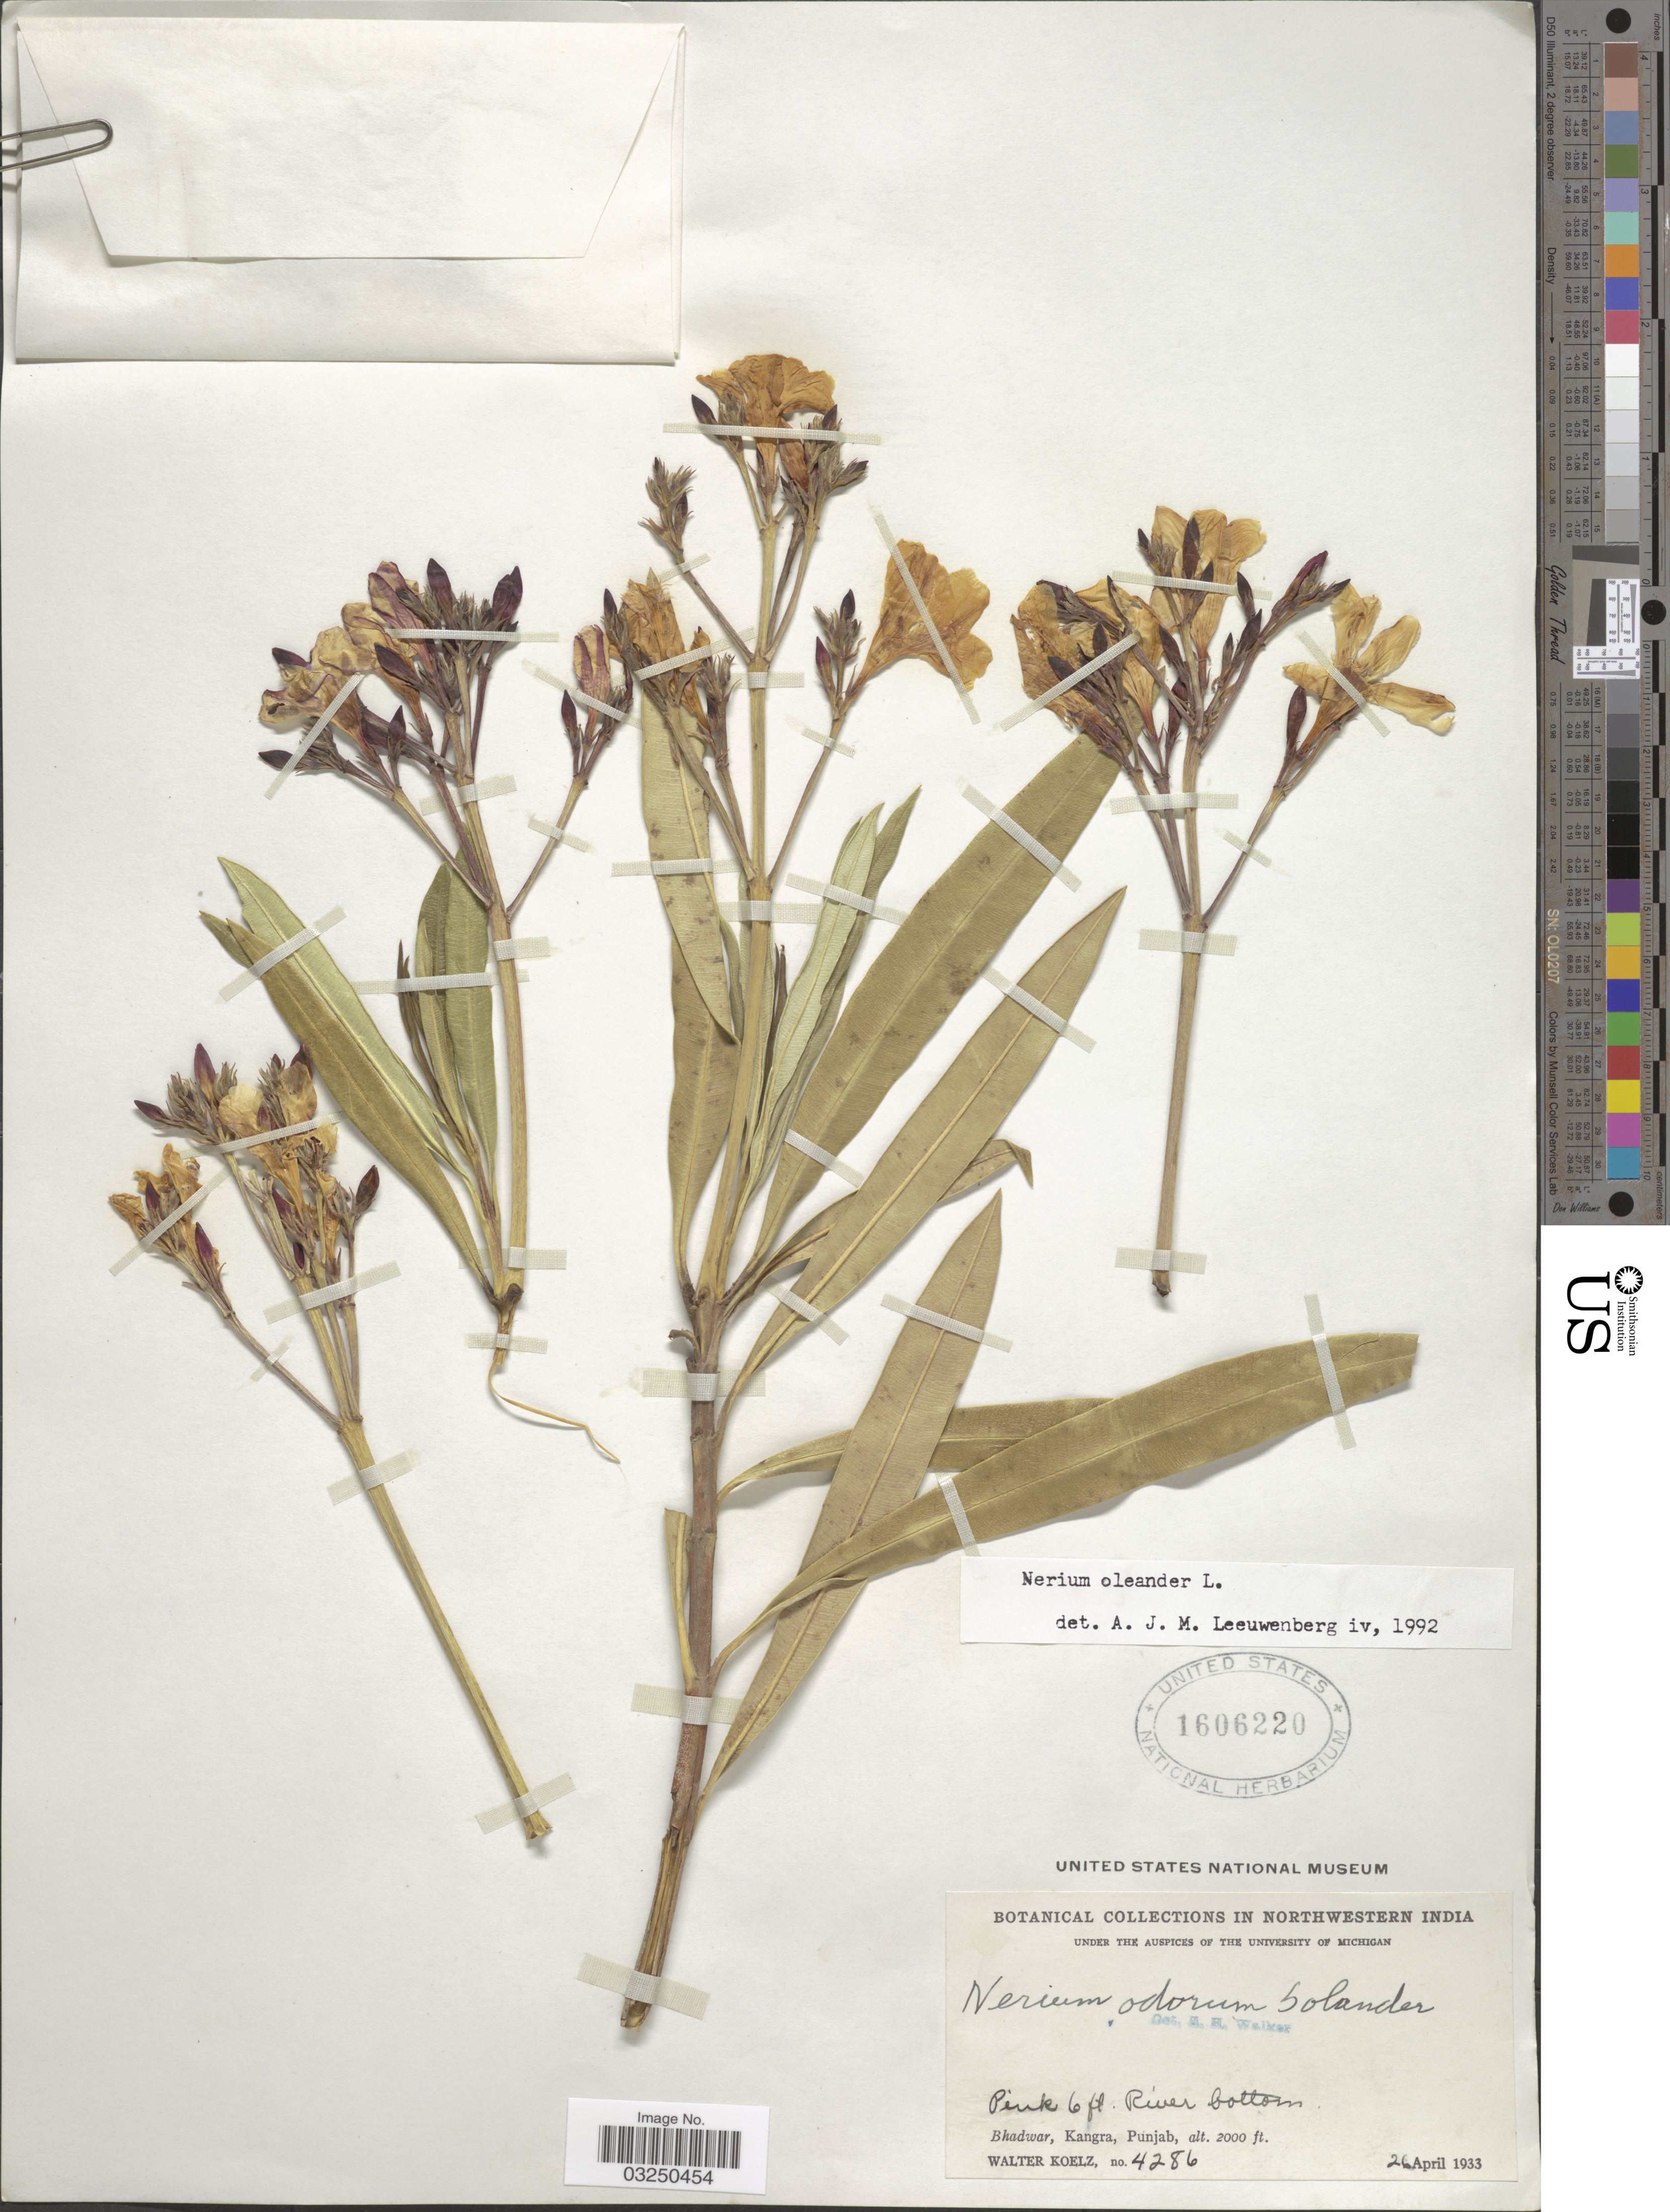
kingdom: Plantae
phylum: Tracheophyta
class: Magnoliopsida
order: Gentianales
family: Apocynaceae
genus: Nerium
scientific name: Nerium oleander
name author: L.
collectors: W. N. Koelz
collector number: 4286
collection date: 1933-04-26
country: India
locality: Northwestern India. Bhadwar, Kangra.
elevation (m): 610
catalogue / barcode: US 1606220